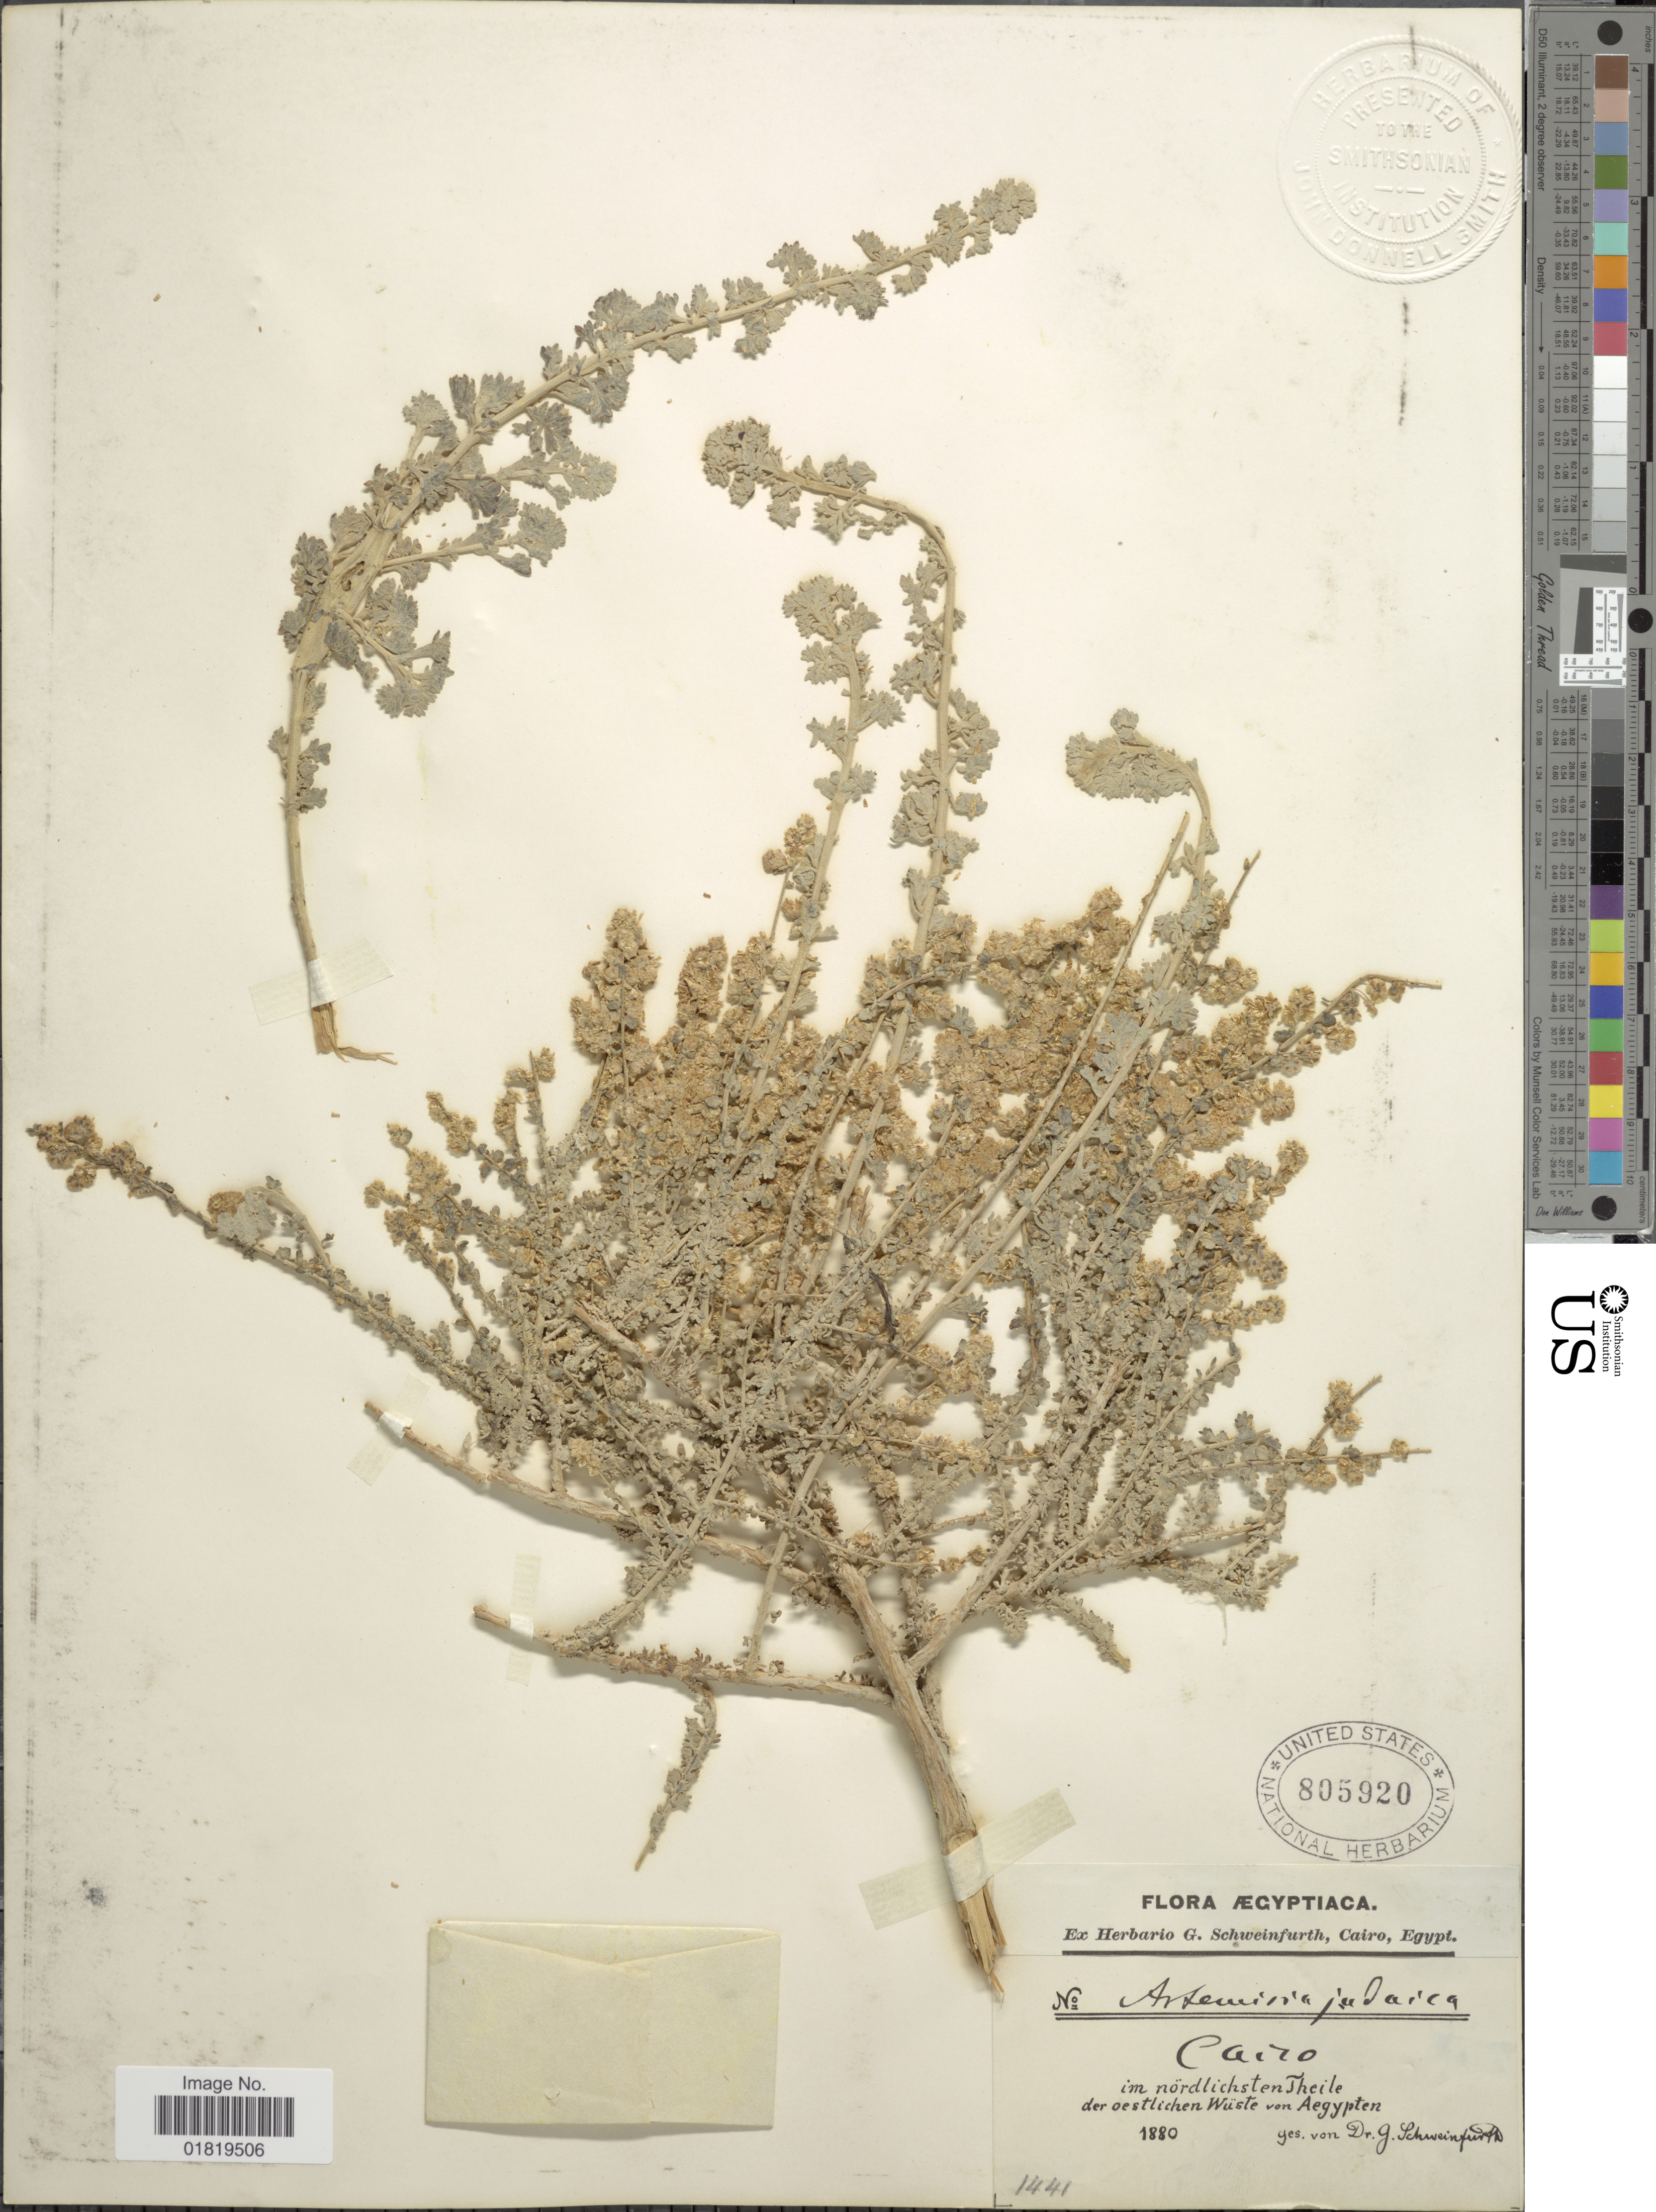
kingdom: Plantae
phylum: Tracheophyta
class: Magnoliopsida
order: Asterales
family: Asteraceae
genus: Artemisia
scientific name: Artemisia judaica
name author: L.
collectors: G. A. Schweinfurth (herbarium)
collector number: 1441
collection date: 1880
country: Egypt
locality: Cairo, im nordlichsten Theile der oestlichen Wuste von Aegypten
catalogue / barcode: US 805920